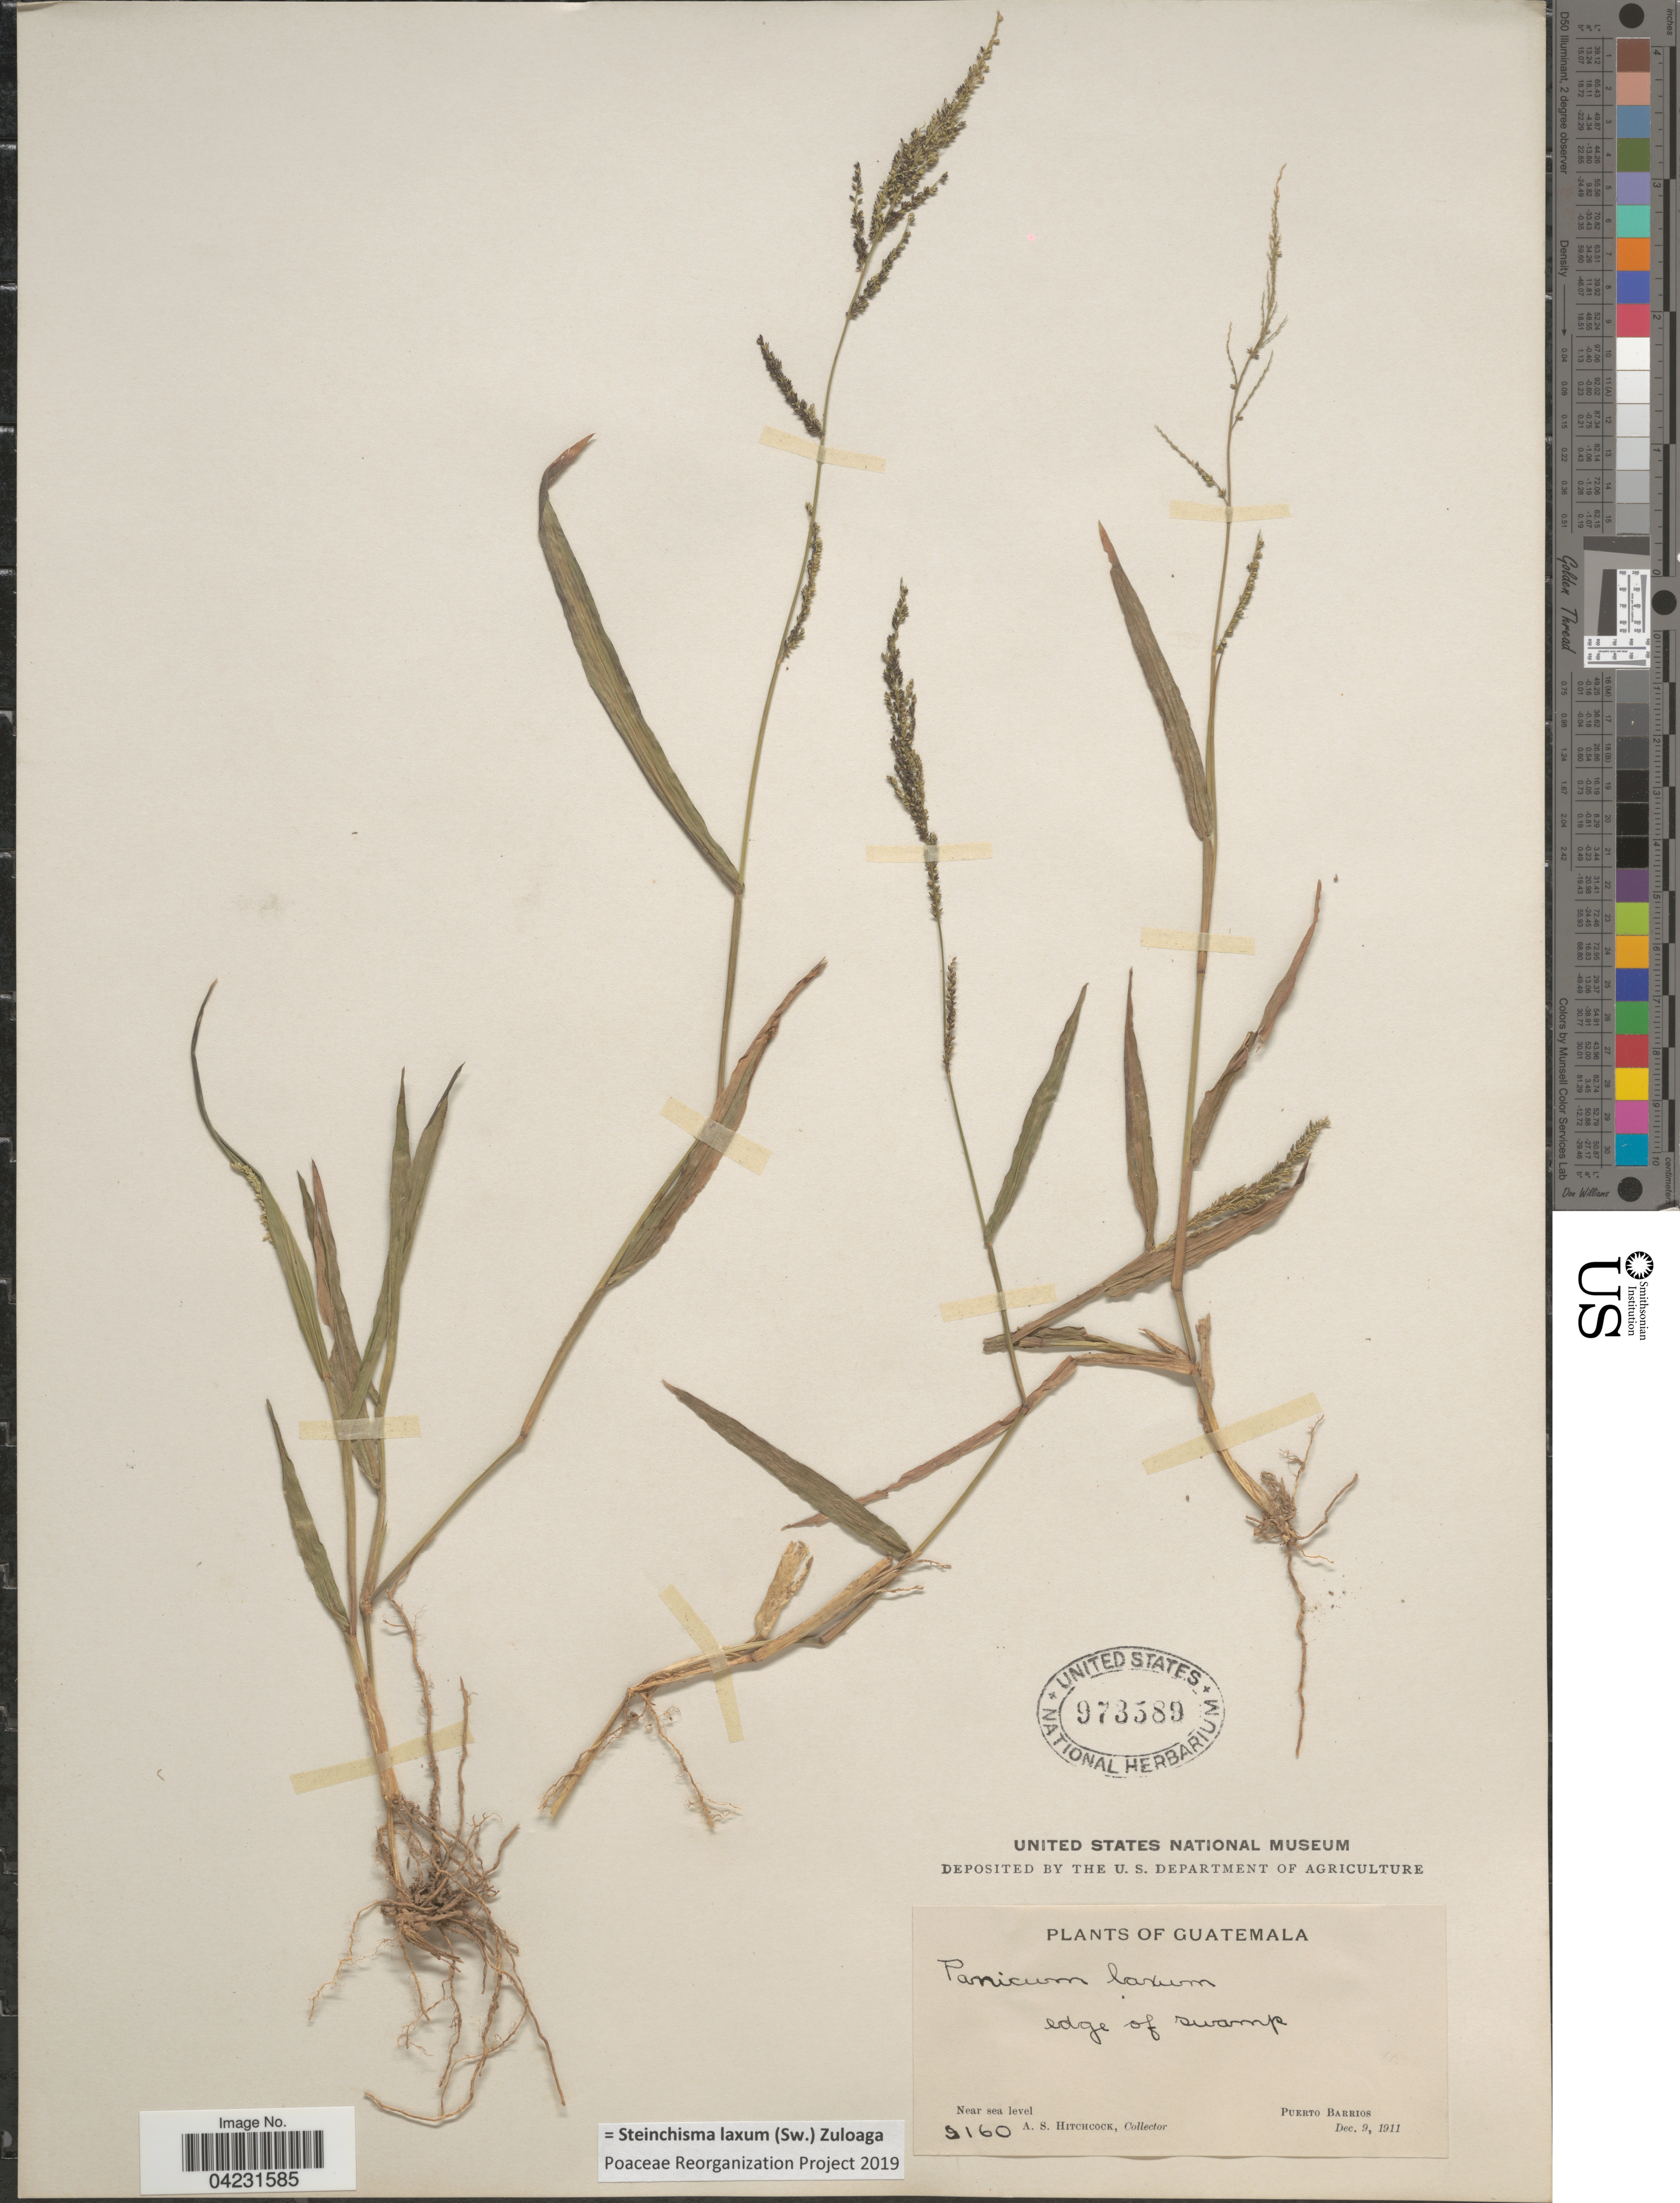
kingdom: Plantae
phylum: Tracheophyta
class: Liliopsida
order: Poales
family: Poaceae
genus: Steinchisma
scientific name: Steinchisma laxum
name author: (Sw.) Zuloaga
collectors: A. S. Hitchcock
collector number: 9160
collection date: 1911-12-09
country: Guatemala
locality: Edge of swamp. Puerto Barrios.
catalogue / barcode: US 973589